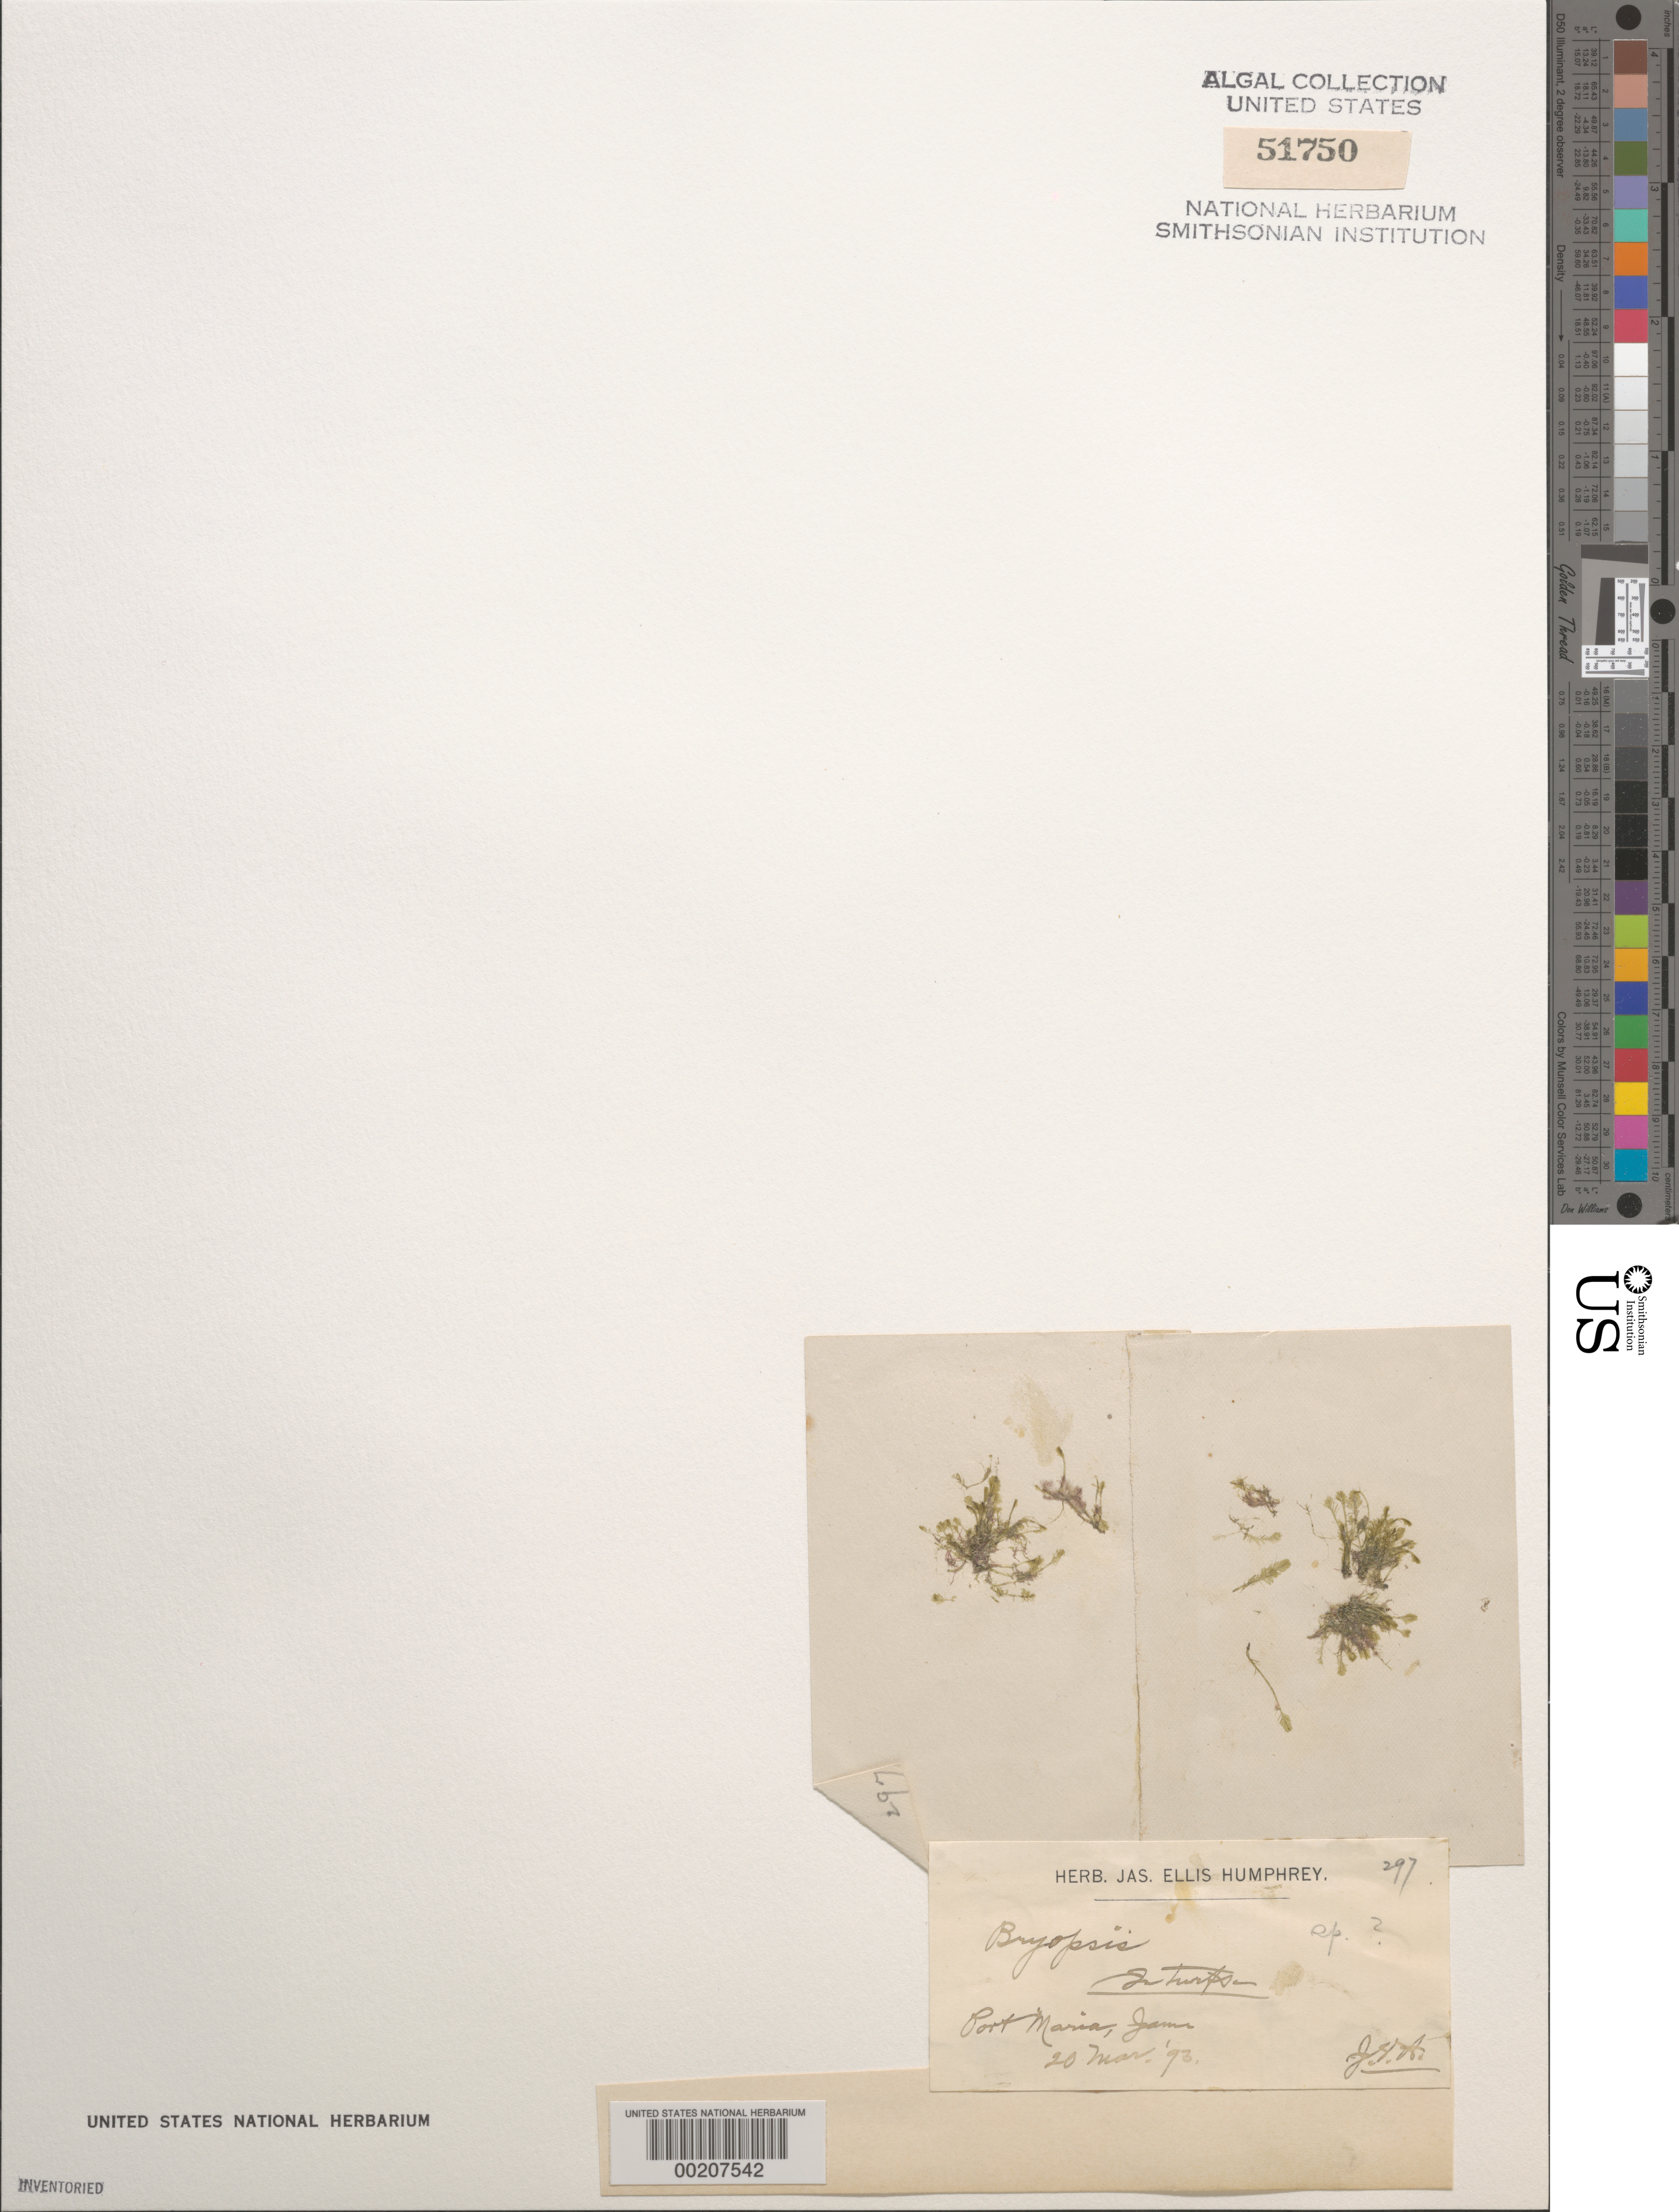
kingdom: Plantae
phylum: Chlorophyta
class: Ulvophyceae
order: Bryopsidales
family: Bryopsidaceae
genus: Bryopsis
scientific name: Bryopsis sp.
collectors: J. Humphrey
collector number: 297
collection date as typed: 20 Mar 1893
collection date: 1893-03-20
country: Jamaica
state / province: Saint Mary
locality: Port Maria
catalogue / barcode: US 51750